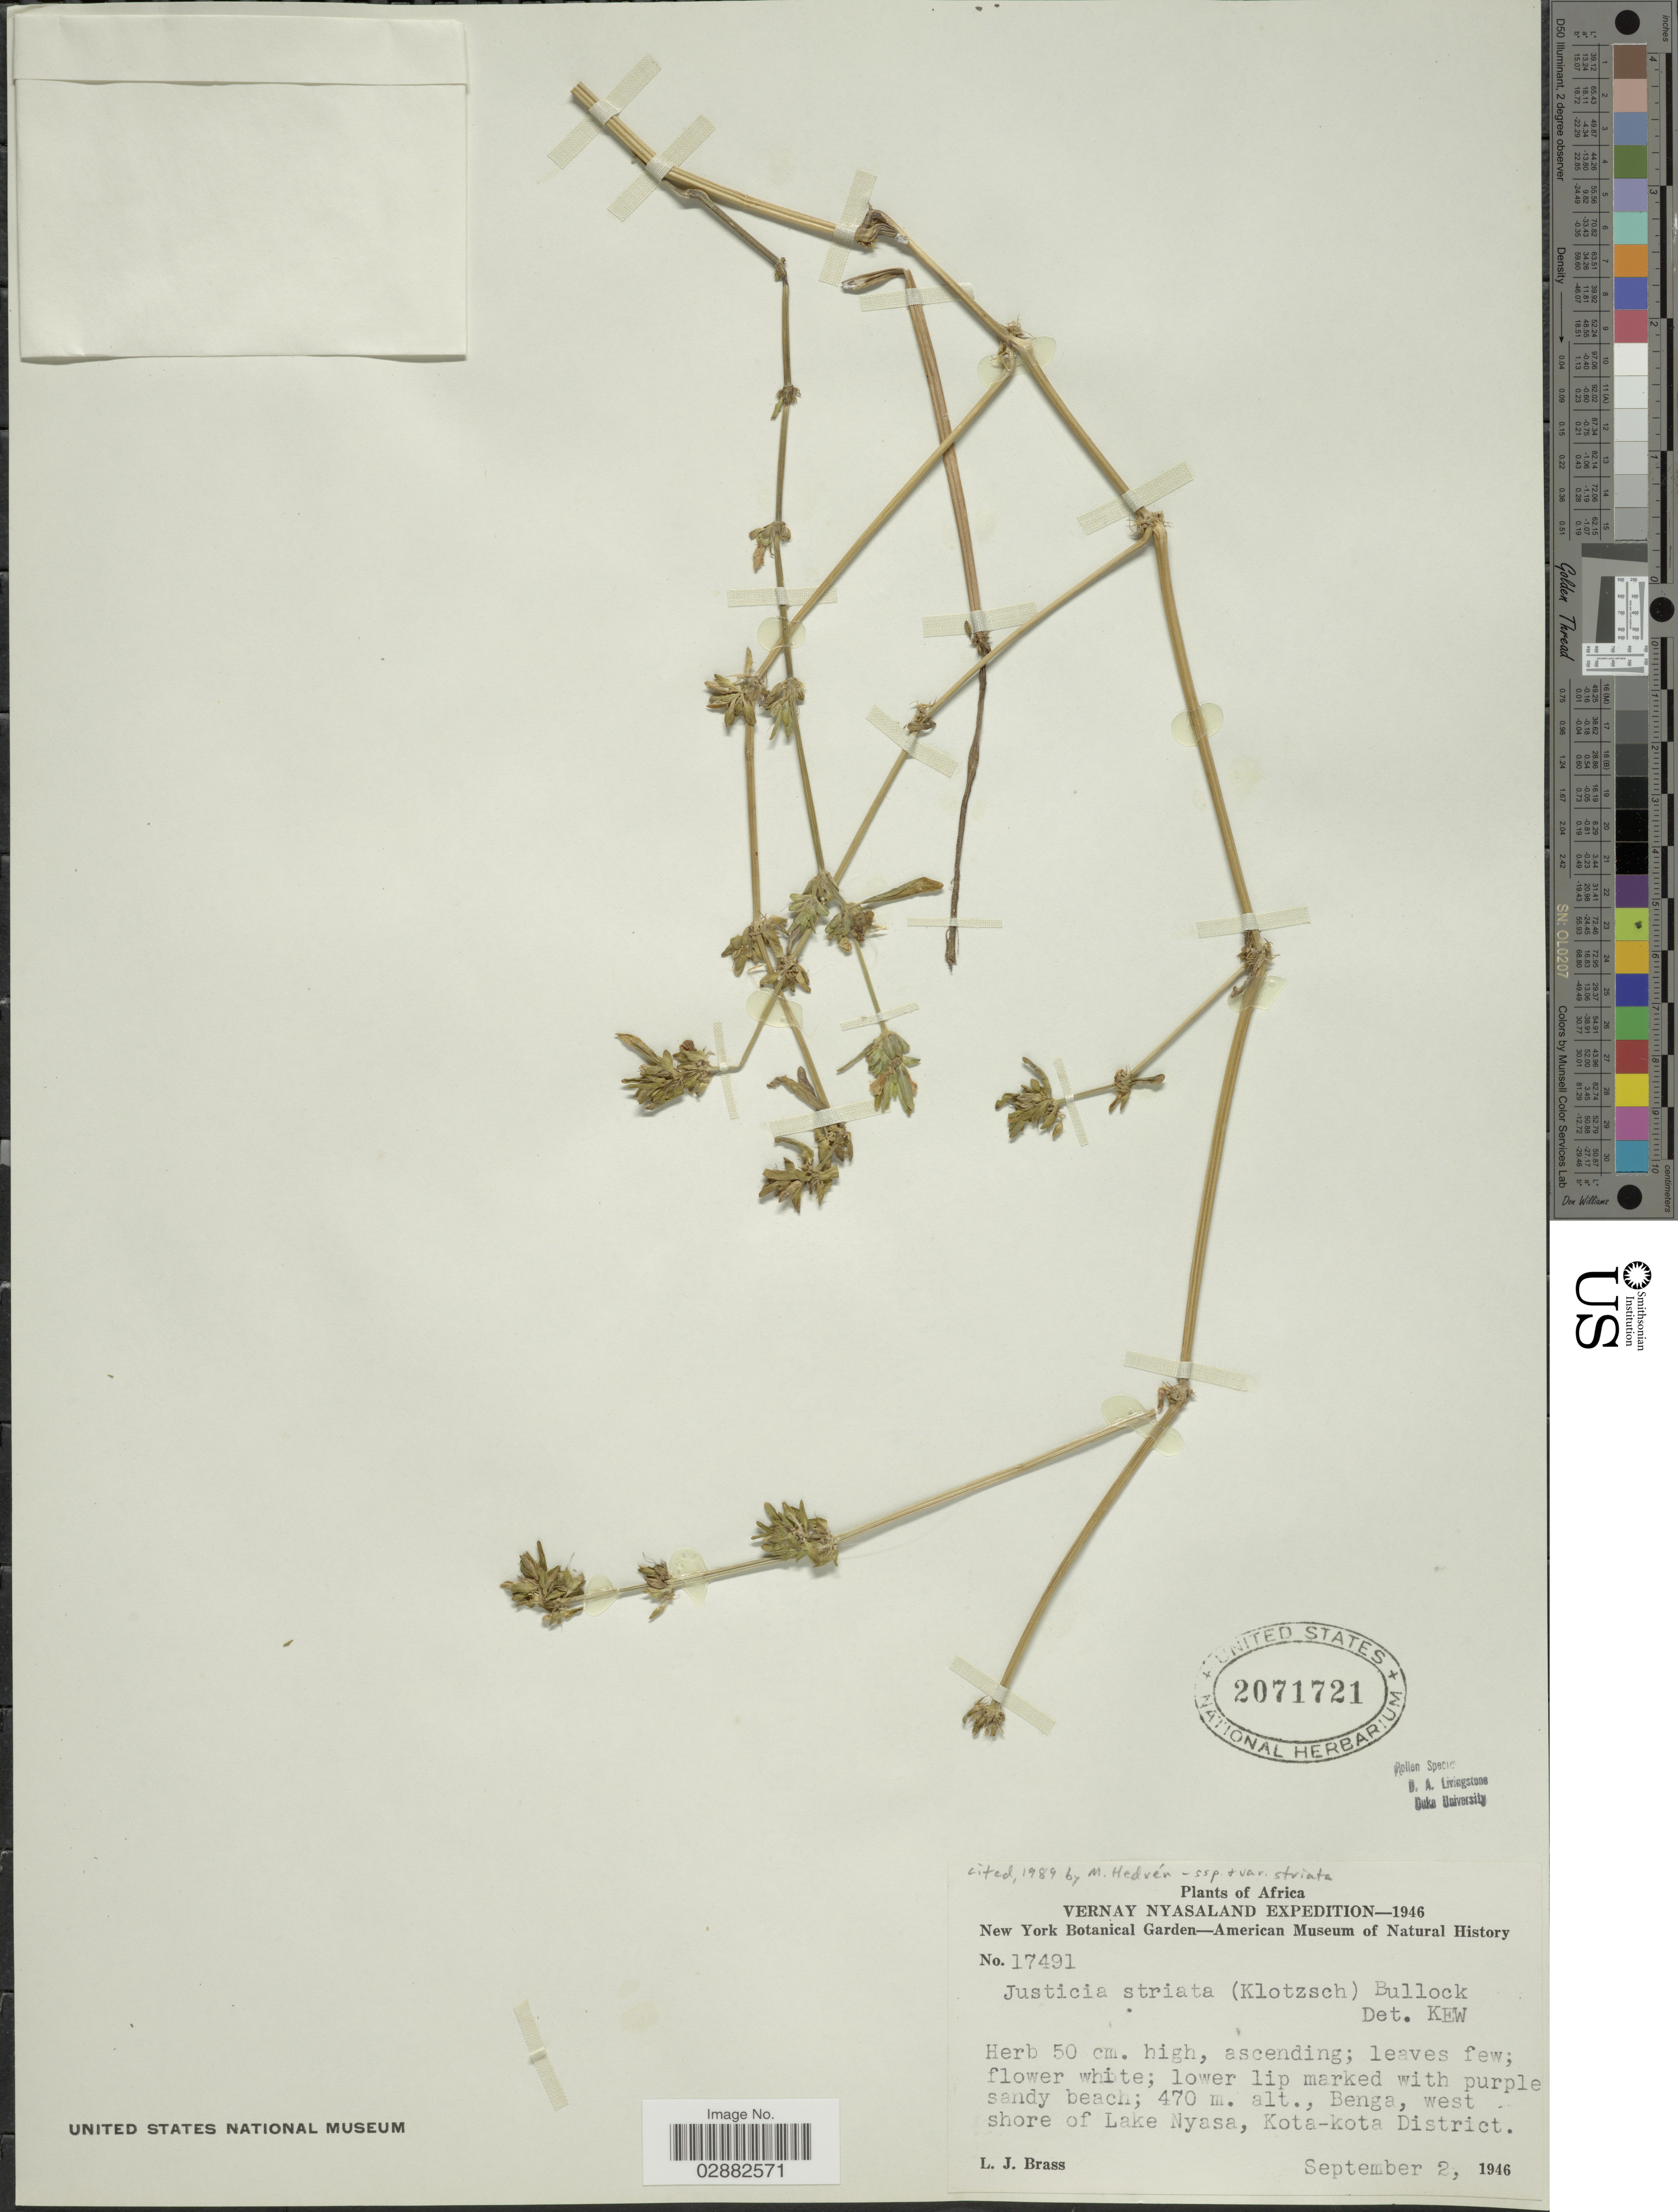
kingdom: Plantae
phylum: Tracheophyta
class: Magnoliopsida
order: Lamiales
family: Acanthaceae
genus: Justicia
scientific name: Justicia striata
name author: D.N. Gibson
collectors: L. J. Brass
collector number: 17491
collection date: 1946-09-02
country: Malawi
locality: Vernay Nyasaland, Benga, west shore of Lake Nyasa, Kota-kota District.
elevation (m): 470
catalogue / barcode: US 2071721